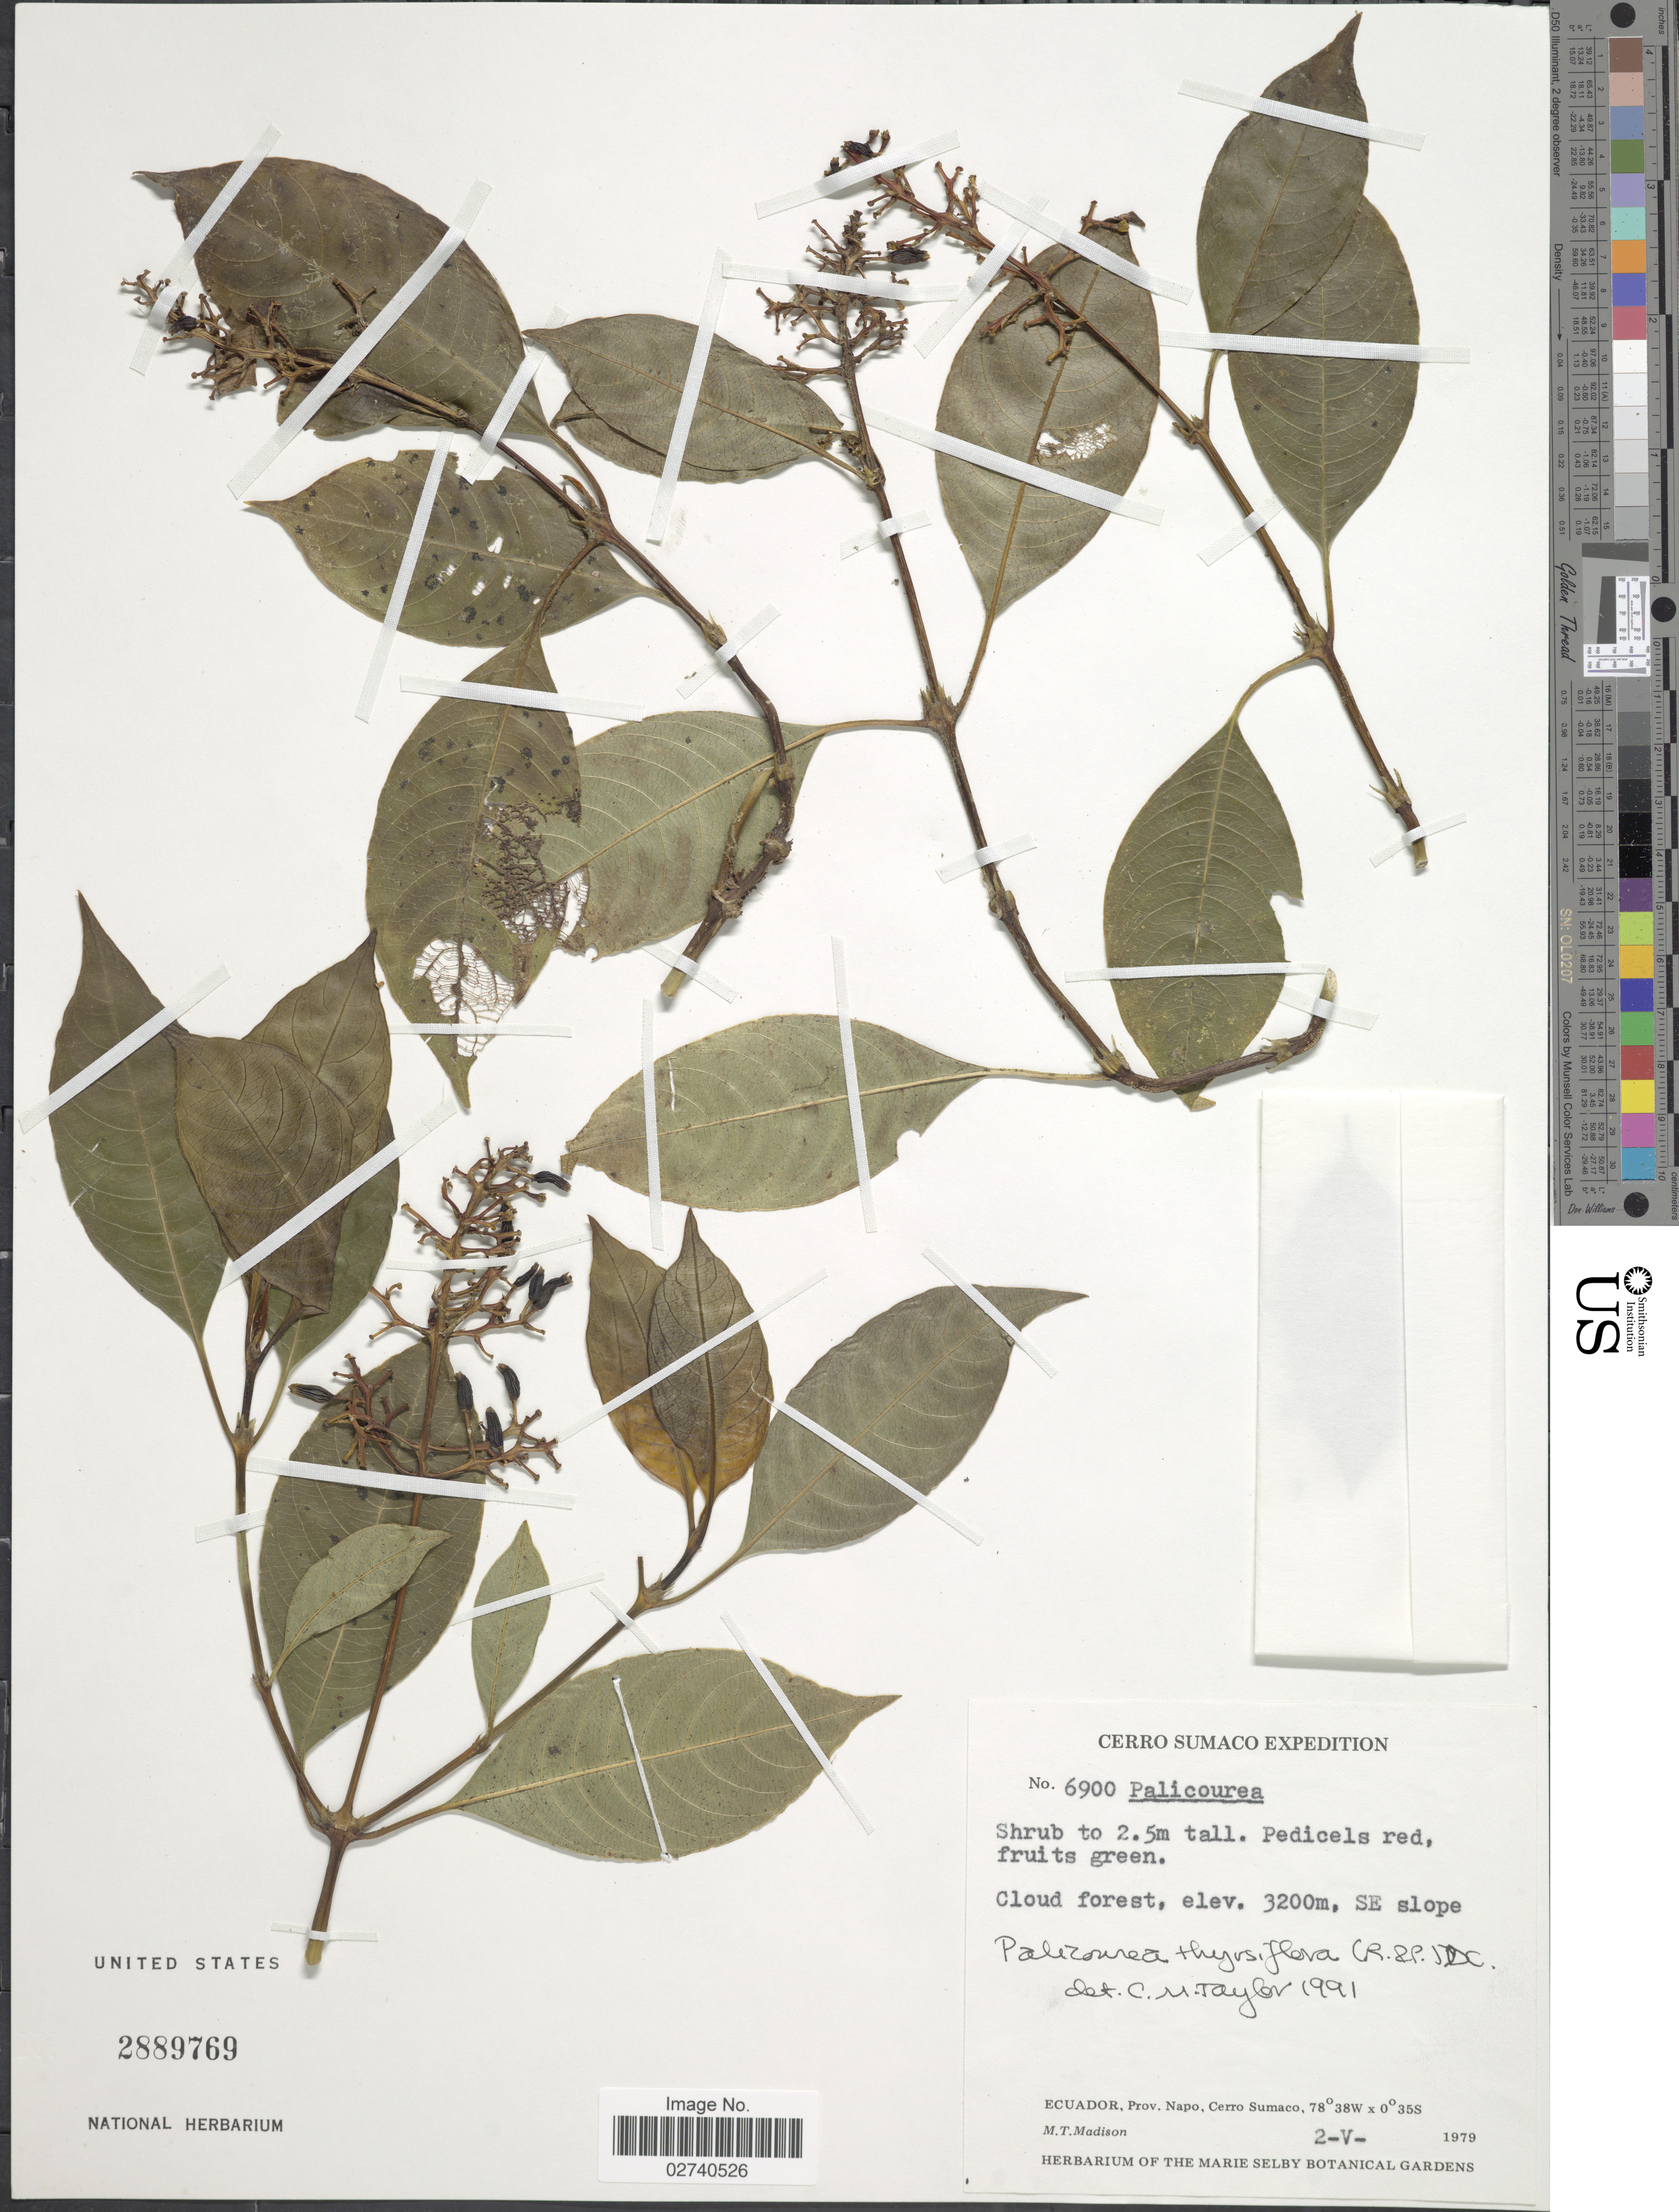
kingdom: Plantae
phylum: Tracheophyta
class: Magnoliopsida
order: Gentianales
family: Rubiaceae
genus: Palicourea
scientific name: Palicourea thyrsiflora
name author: (Ruiz & Pav.) DC.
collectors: M. T. Madison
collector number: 6900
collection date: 1979-05-02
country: Ecuador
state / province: Napo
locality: Cerro Sumaco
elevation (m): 3200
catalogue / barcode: US 2889769